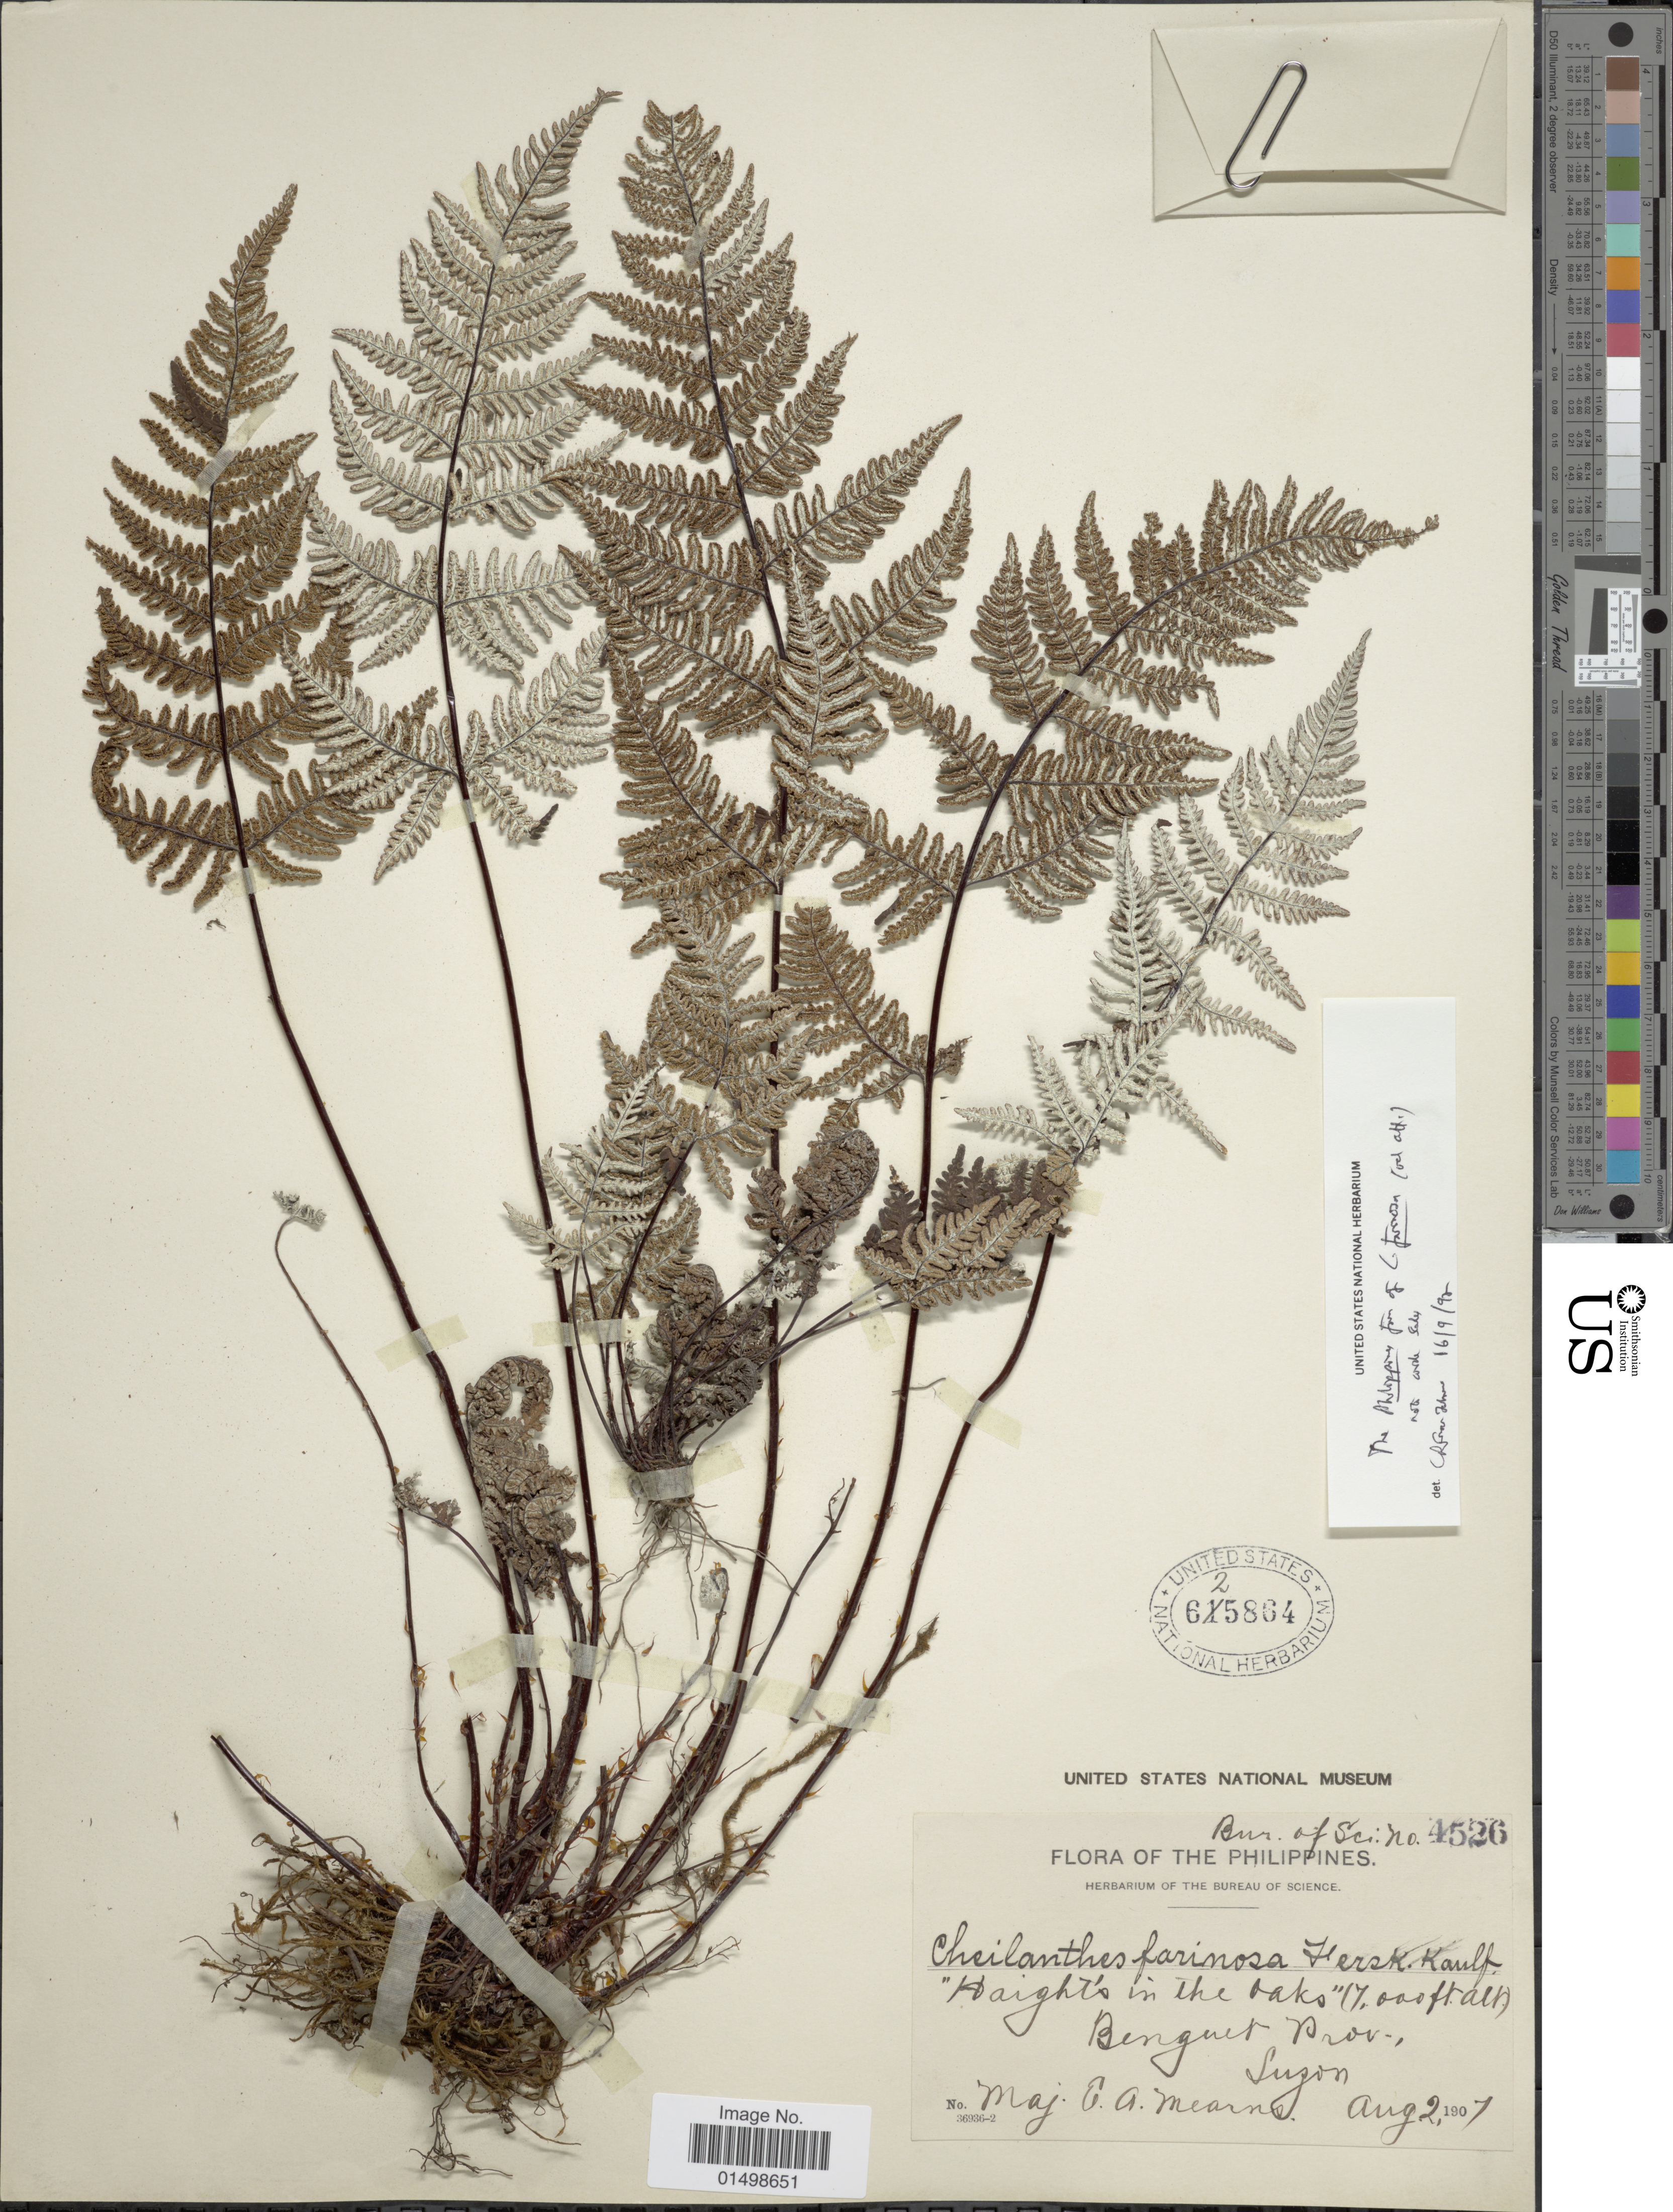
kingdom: Plantae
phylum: Tracheophyta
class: Polypodiopsida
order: Polypodiales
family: Pteridaceae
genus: Aleuritopteris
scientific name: Aleuritopteris farinosa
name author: (Forssk.) Fée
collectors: E. A. Mearns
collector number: Bur. of Sci. 4526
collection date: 1907-08-02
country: Philippines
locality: Benguet Prov., Luzon.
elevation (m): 2134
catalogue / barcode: US 625864